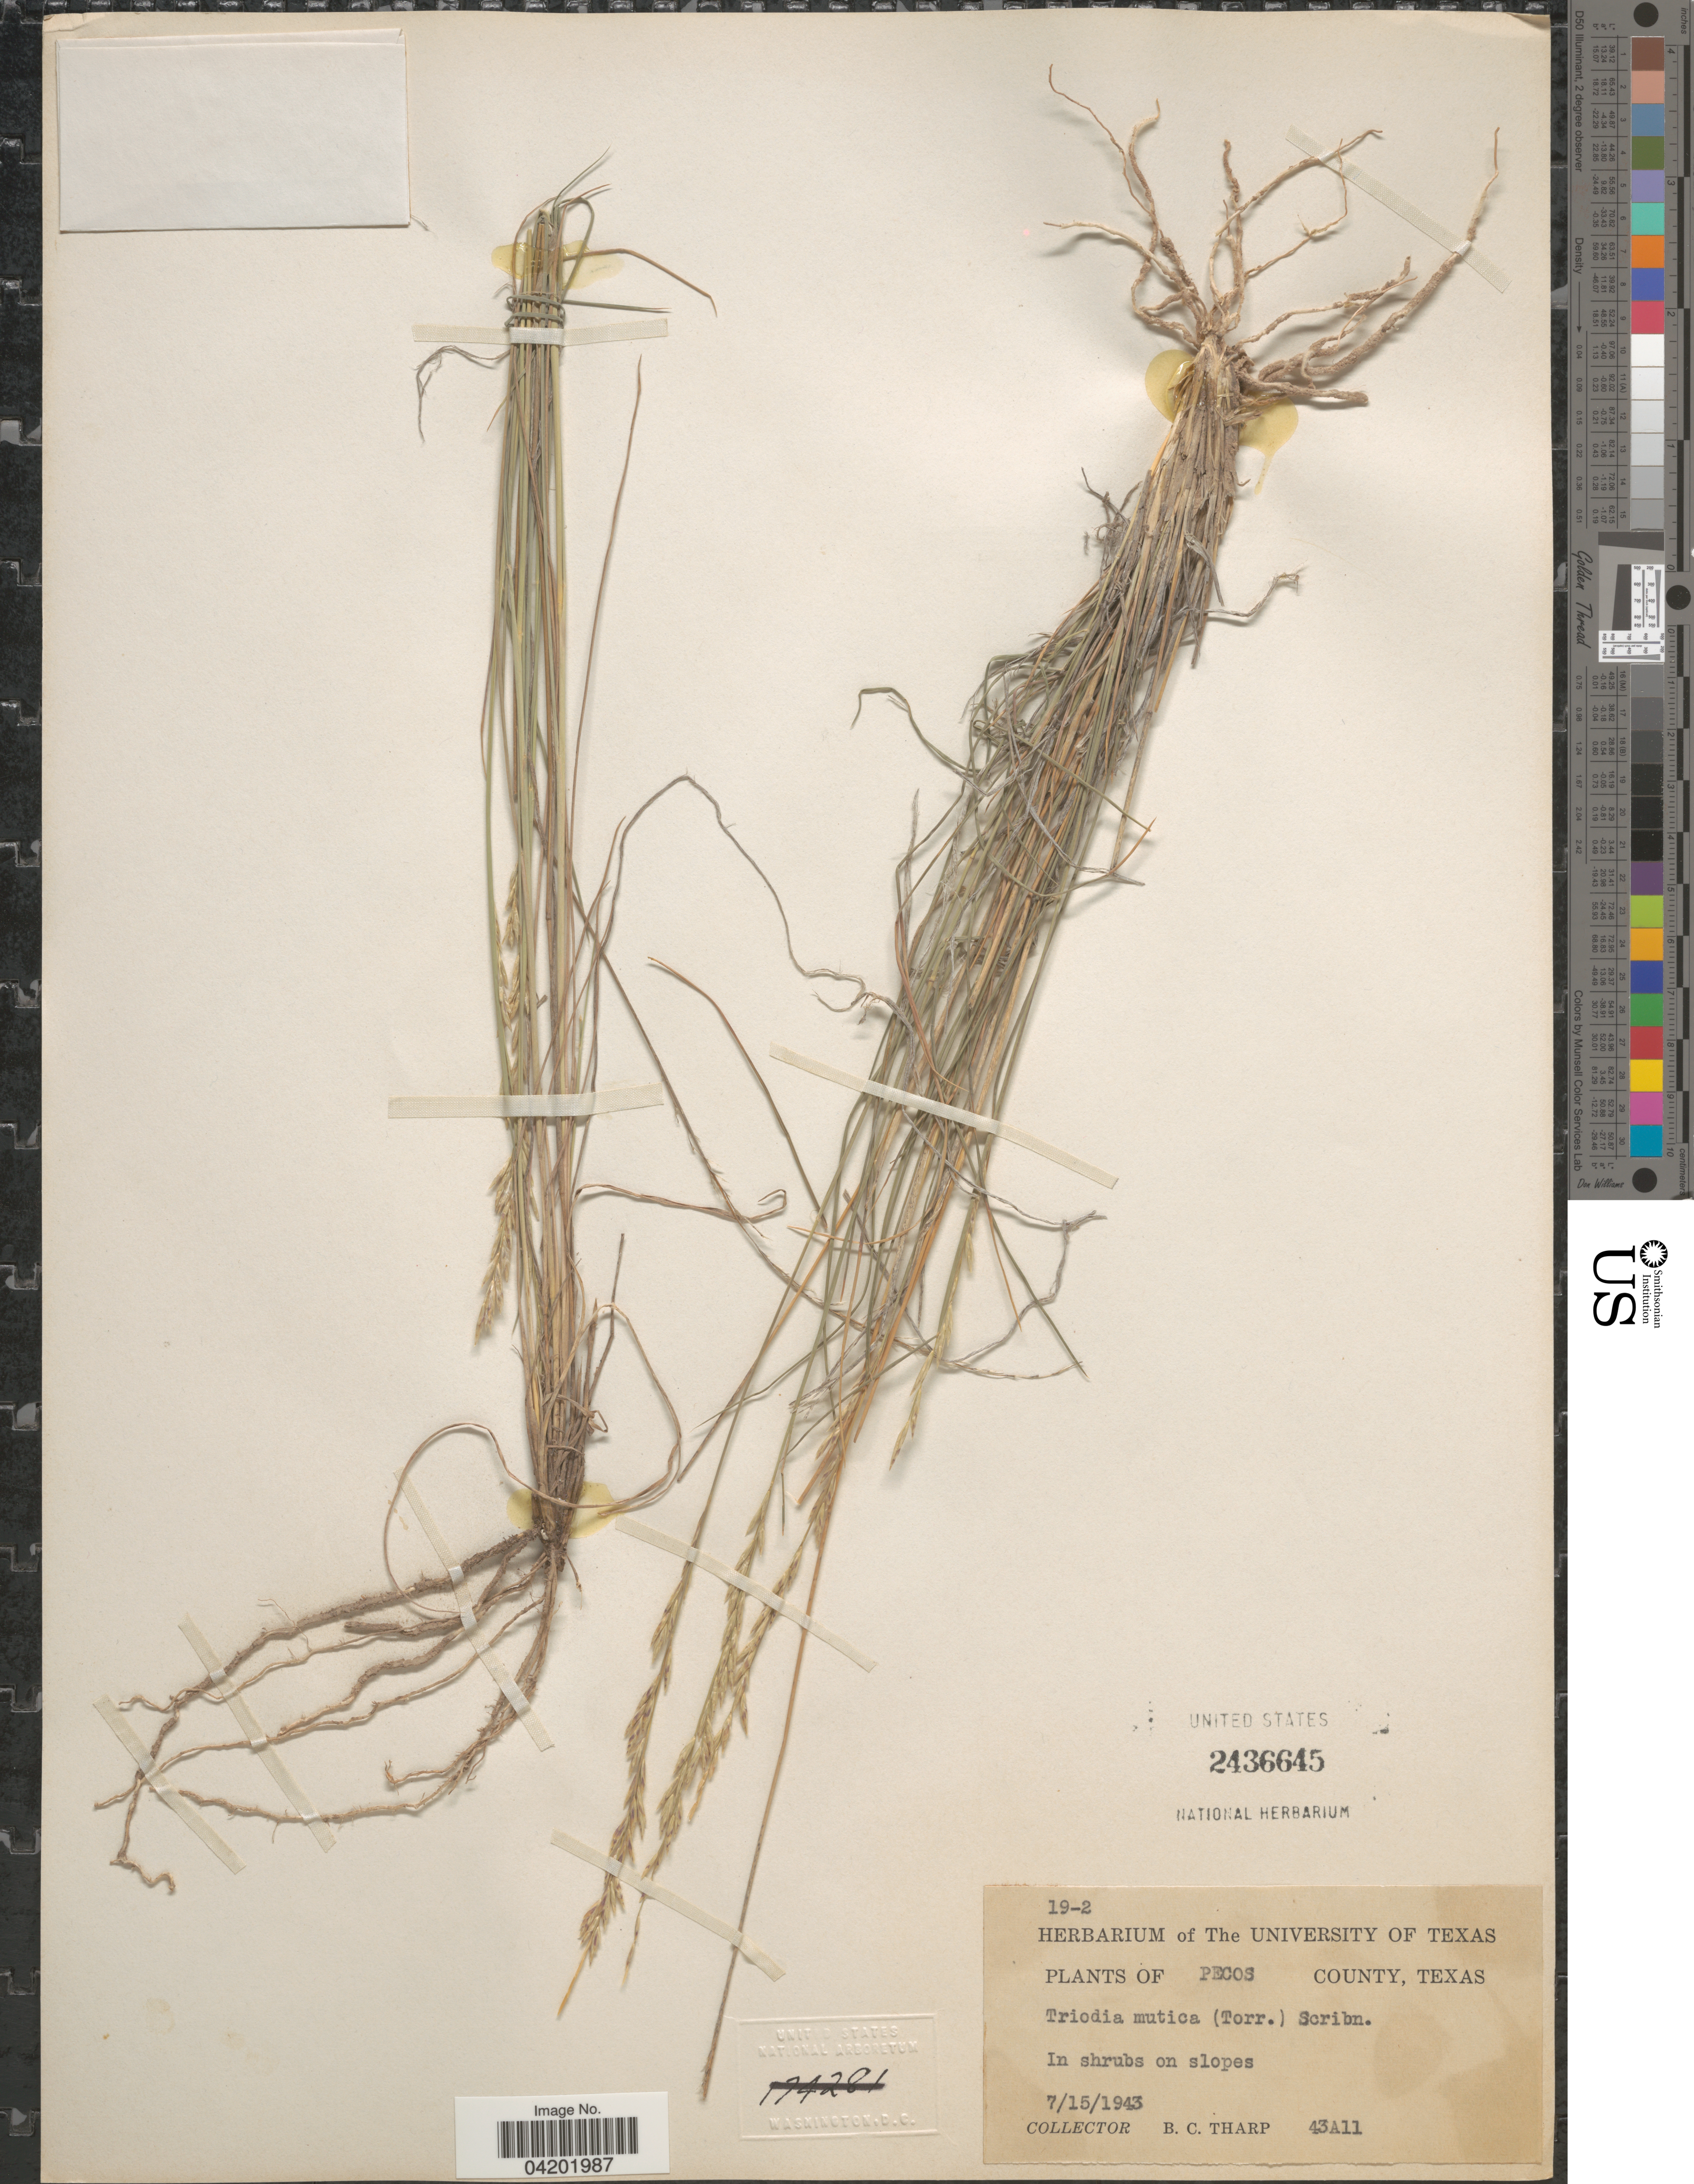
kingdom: Plantae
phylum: Tracheophyta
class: Liliopsida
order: Poales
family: Poaceae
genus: Tridentopsis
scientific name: Tridentopsis mutica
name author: (Torr.) P.M. Peterson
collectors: B. C. Tharp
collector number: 43A11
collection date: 1943-07-15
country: United States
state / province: Texas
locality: Pecos County.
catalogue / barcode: US 2436645